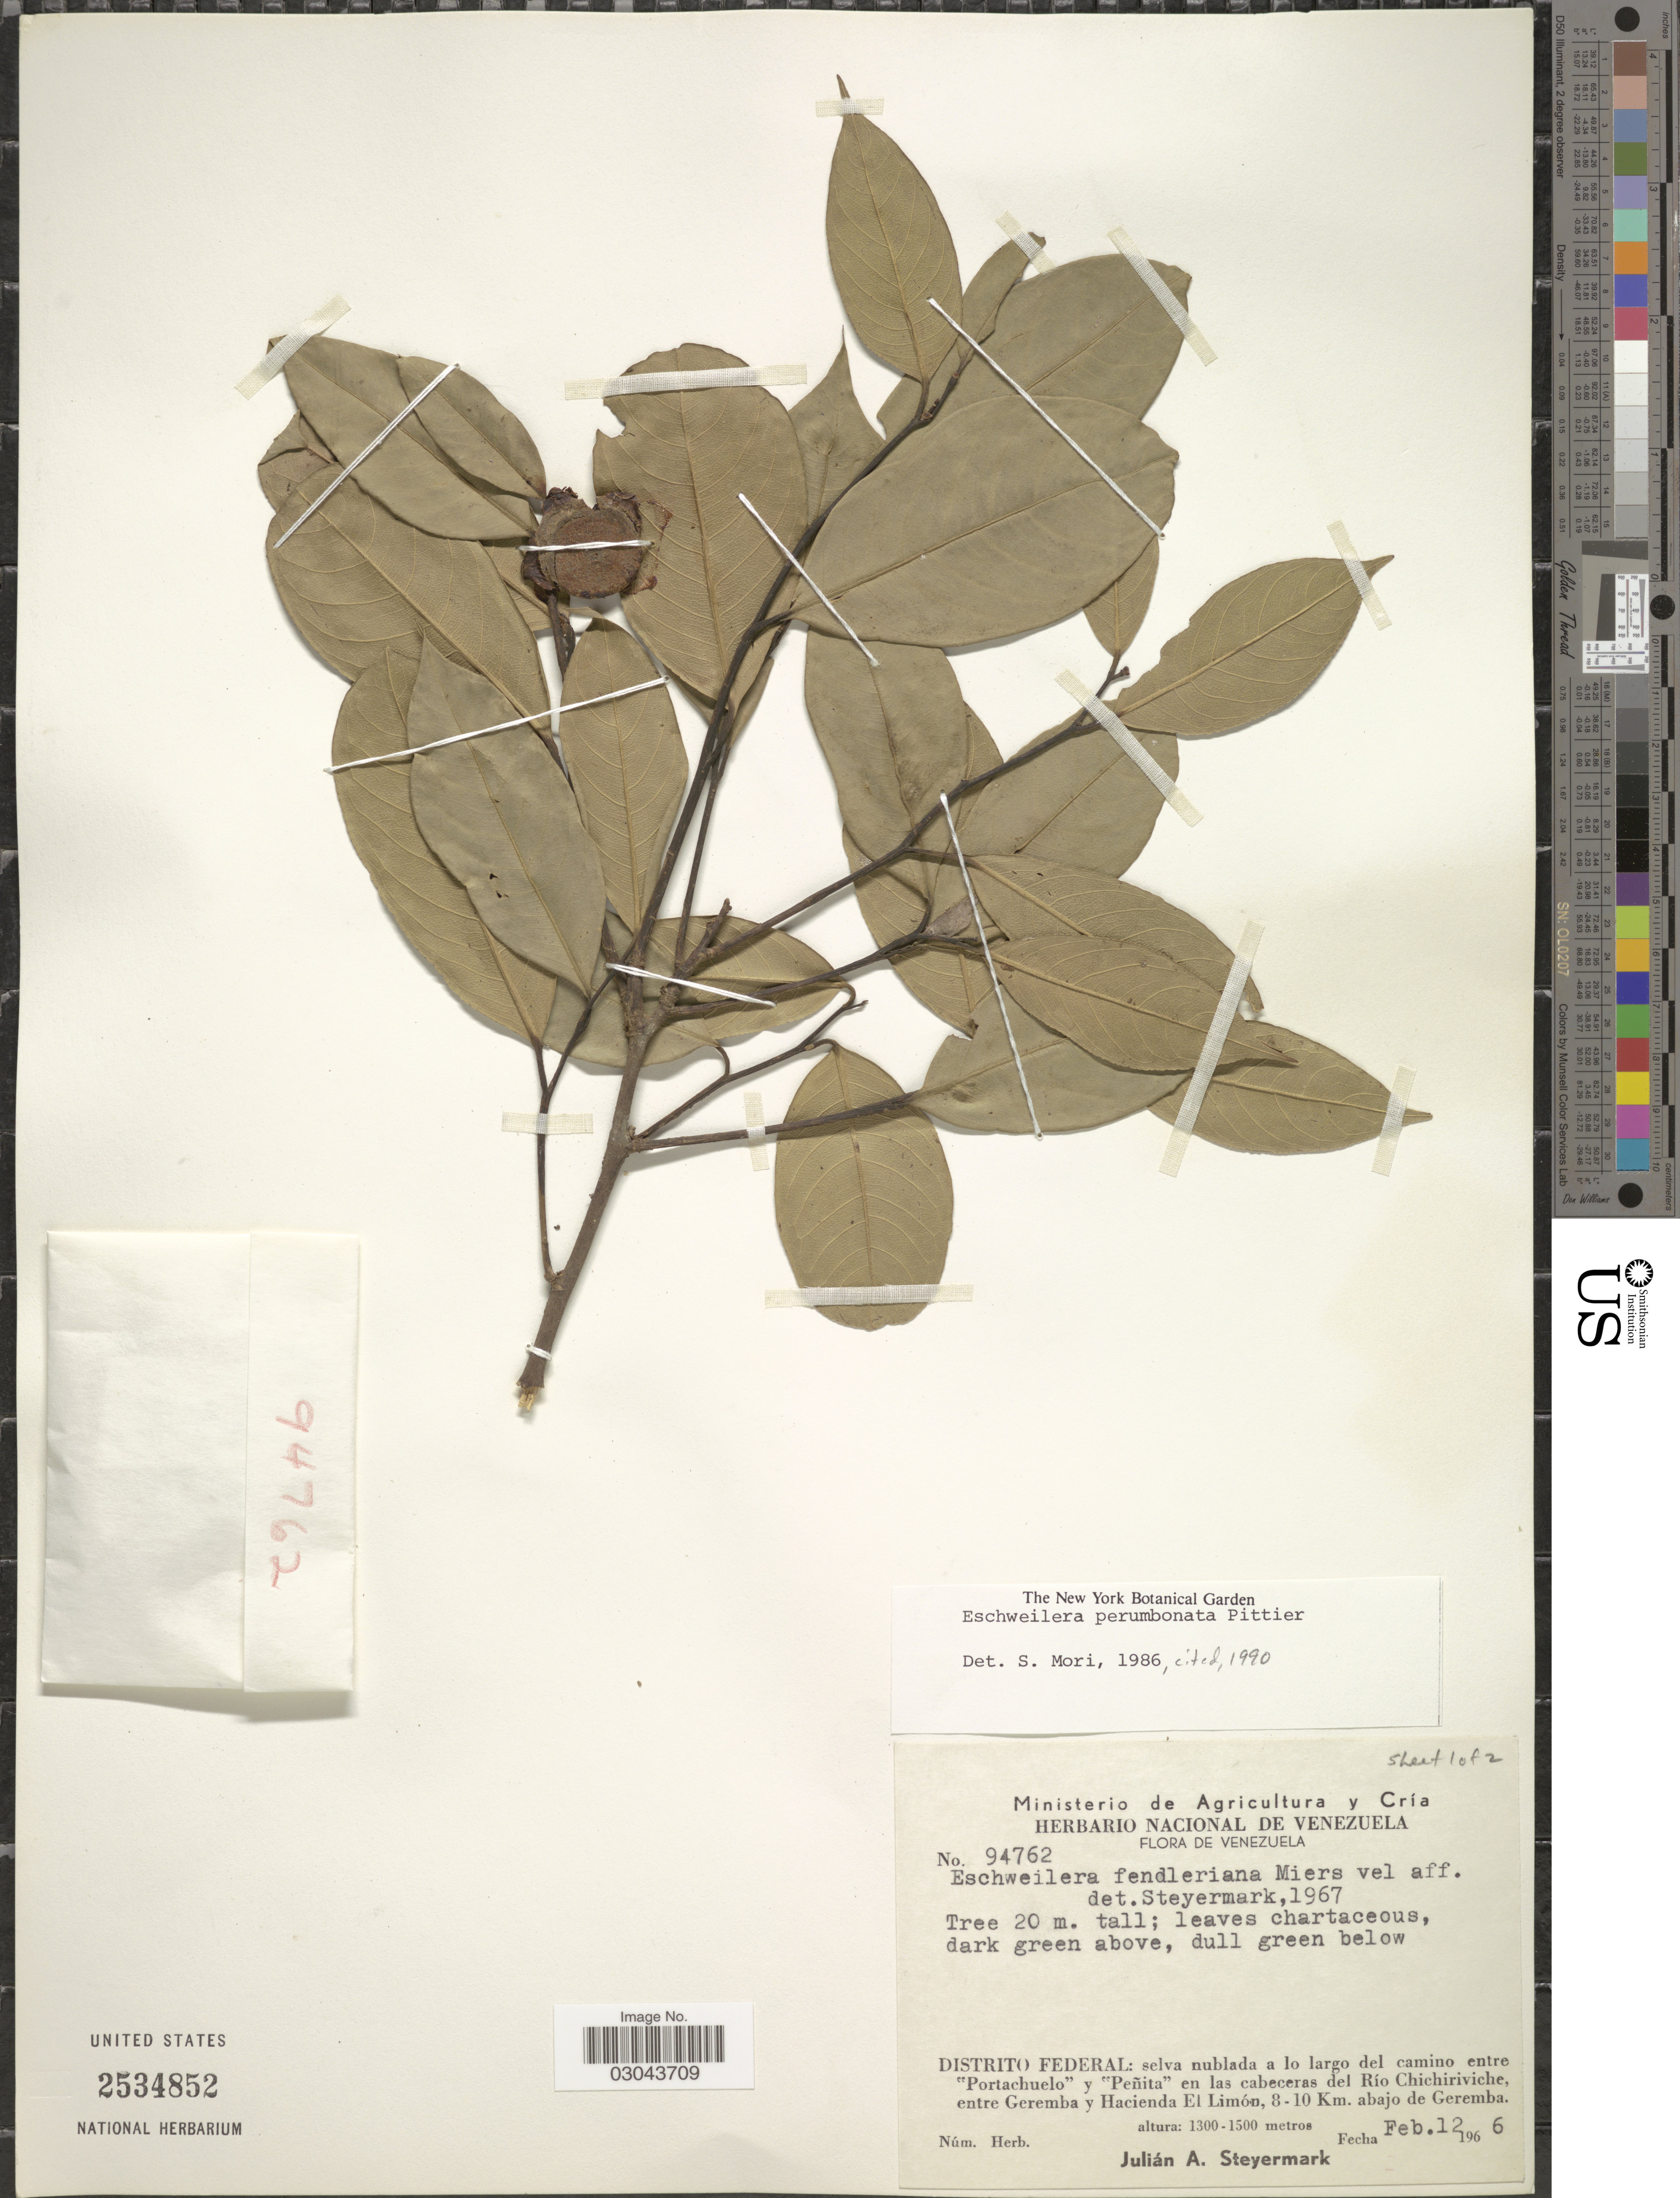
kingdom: Plantae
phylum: Tracheophyta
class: Magnoliopsida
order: Ericales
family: Lecythidaceae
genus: Eschweilera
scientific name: Eschweilera perumbonata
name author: Pittier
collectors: J. Steyermark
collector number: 94762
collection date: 1966-02-12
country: Venezuela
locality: Distrito Federal: selva nublada a lo largo del camino entre "Portachuelo" y "Peñita" en las cabeceras del Río Chichiriviche, entre Geremba y Hacienda El Limón, 8-10 Km. abajo de Geremba.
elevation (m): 1300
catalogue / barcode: US 2534852